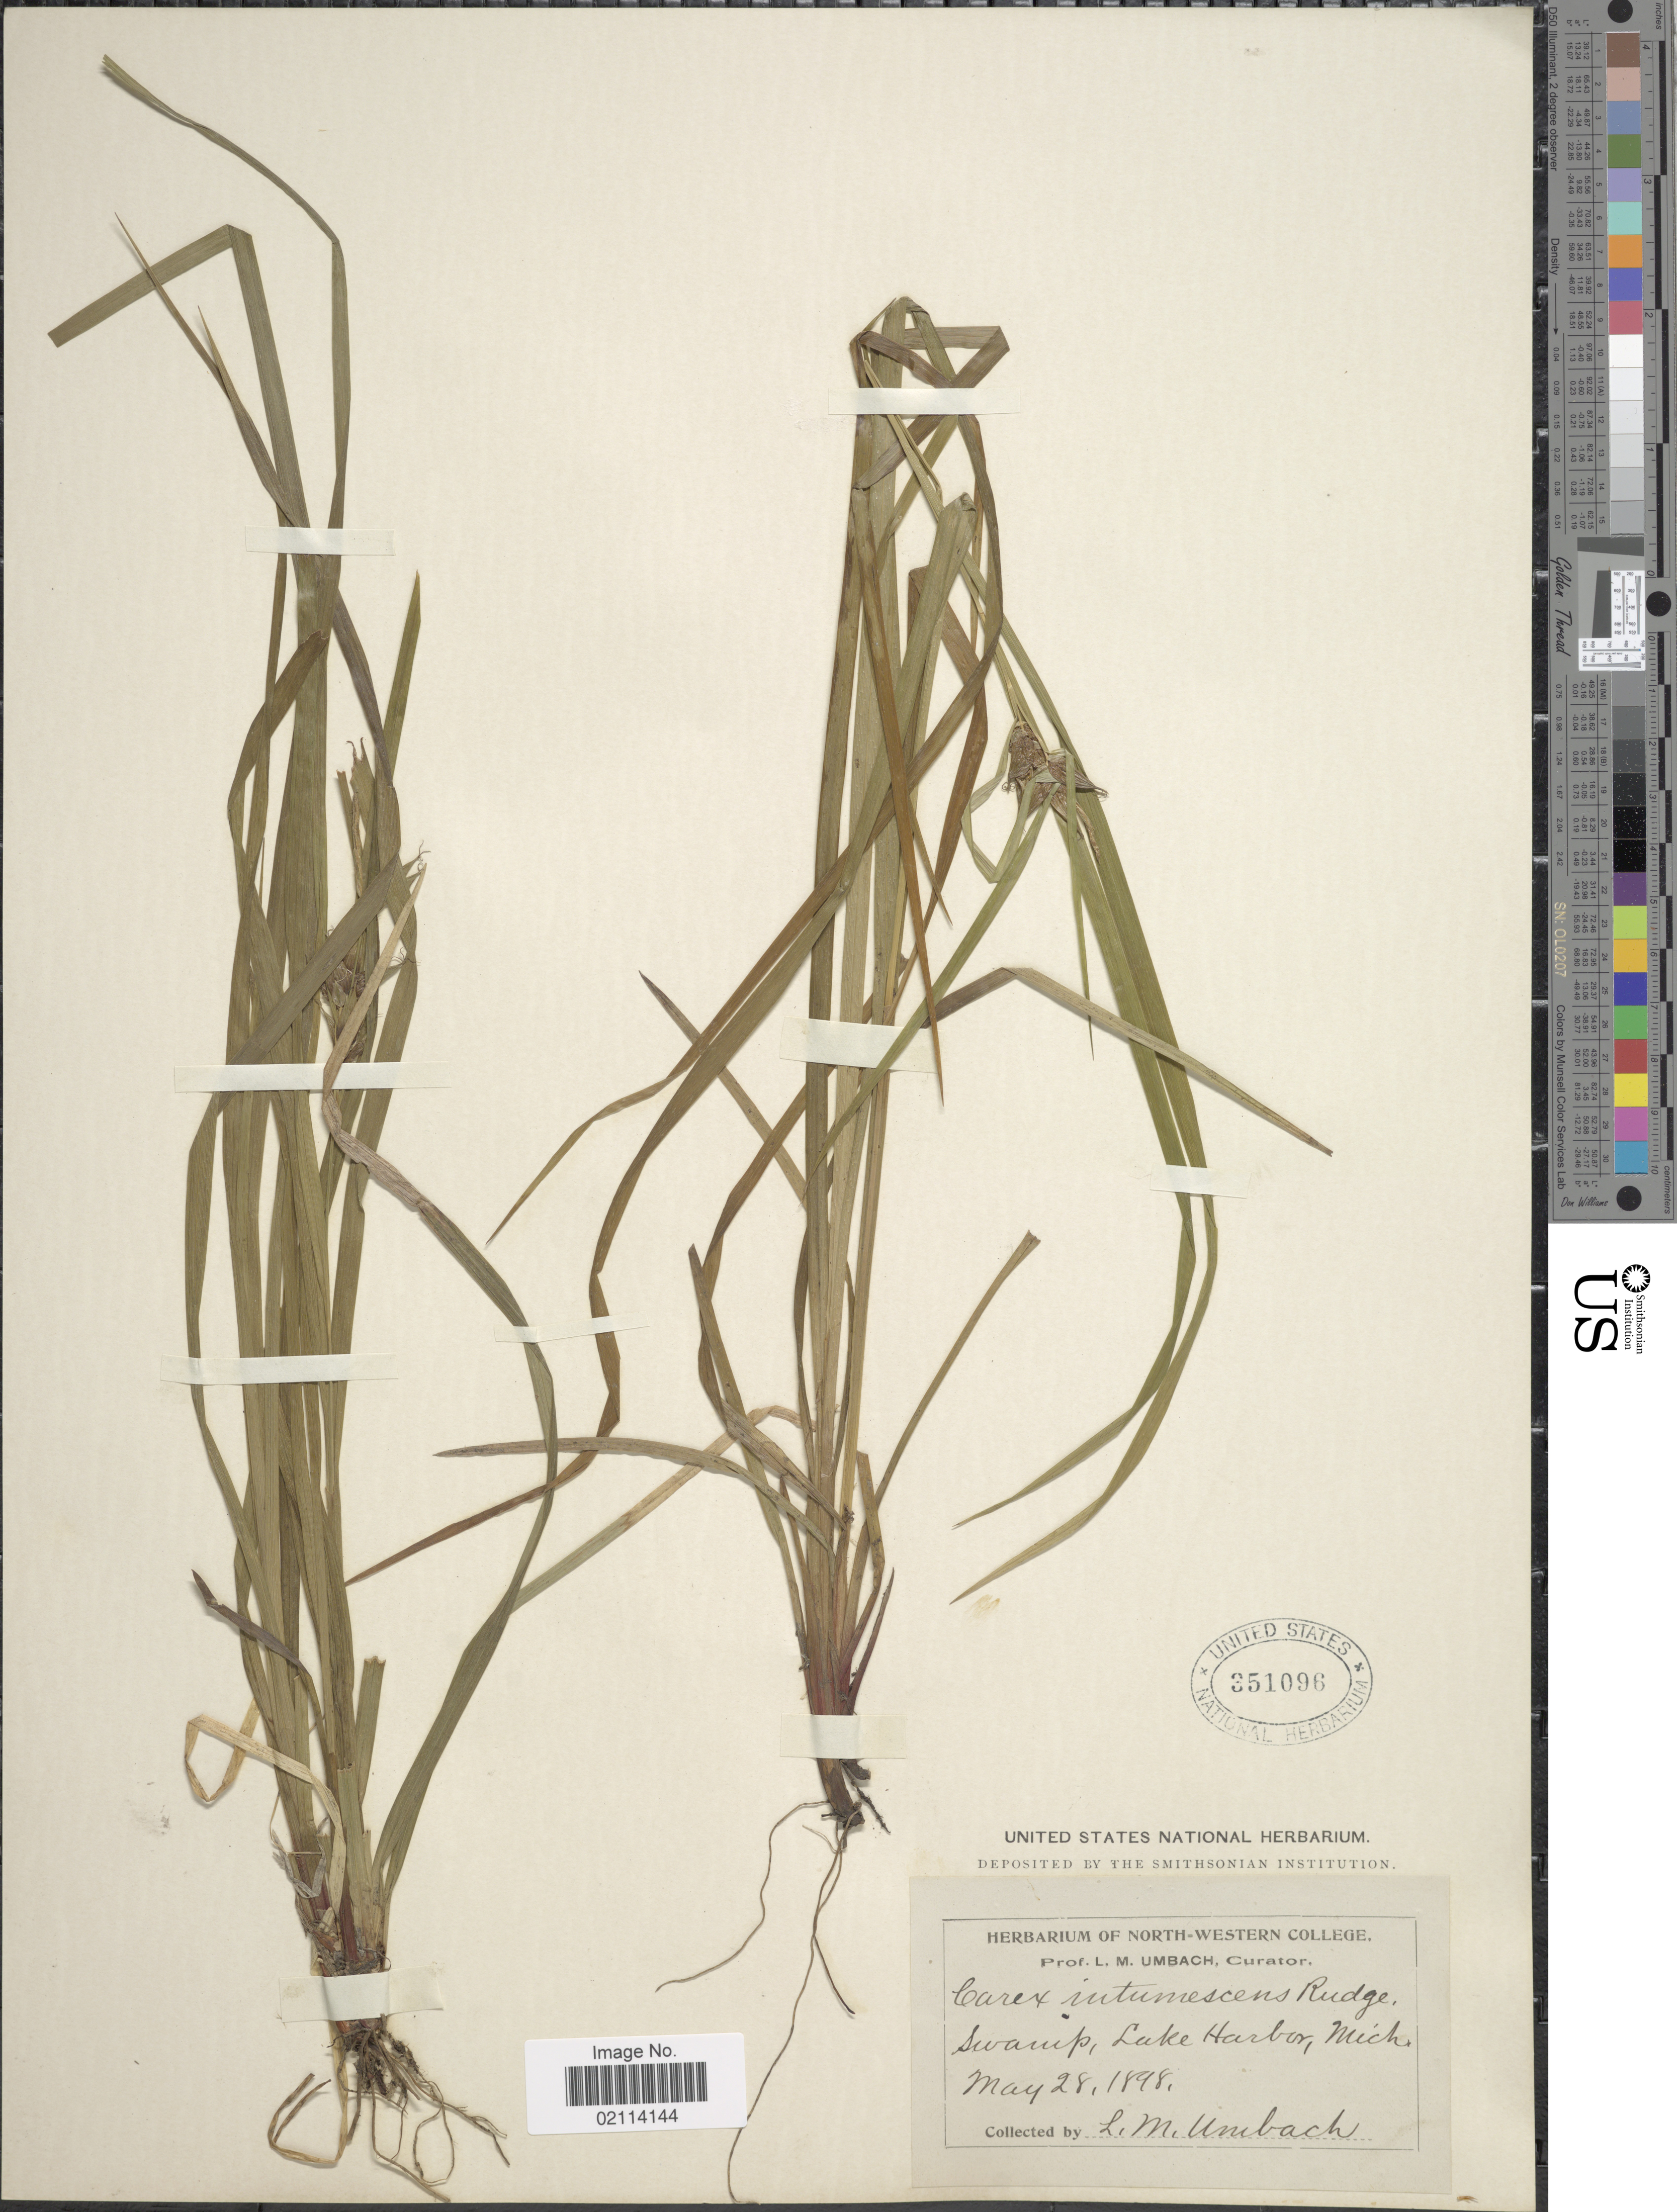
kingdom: Plantae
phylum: Tracheophyta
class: Liliopsida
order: Poales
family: Cyperaceae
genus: Carex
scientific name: Carex intumescens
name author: Rudge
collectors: L. M. Umbach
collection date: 1898-05-28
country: United States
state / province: Michigan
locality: Swamp, Lake Harbor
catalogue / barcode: US 351096